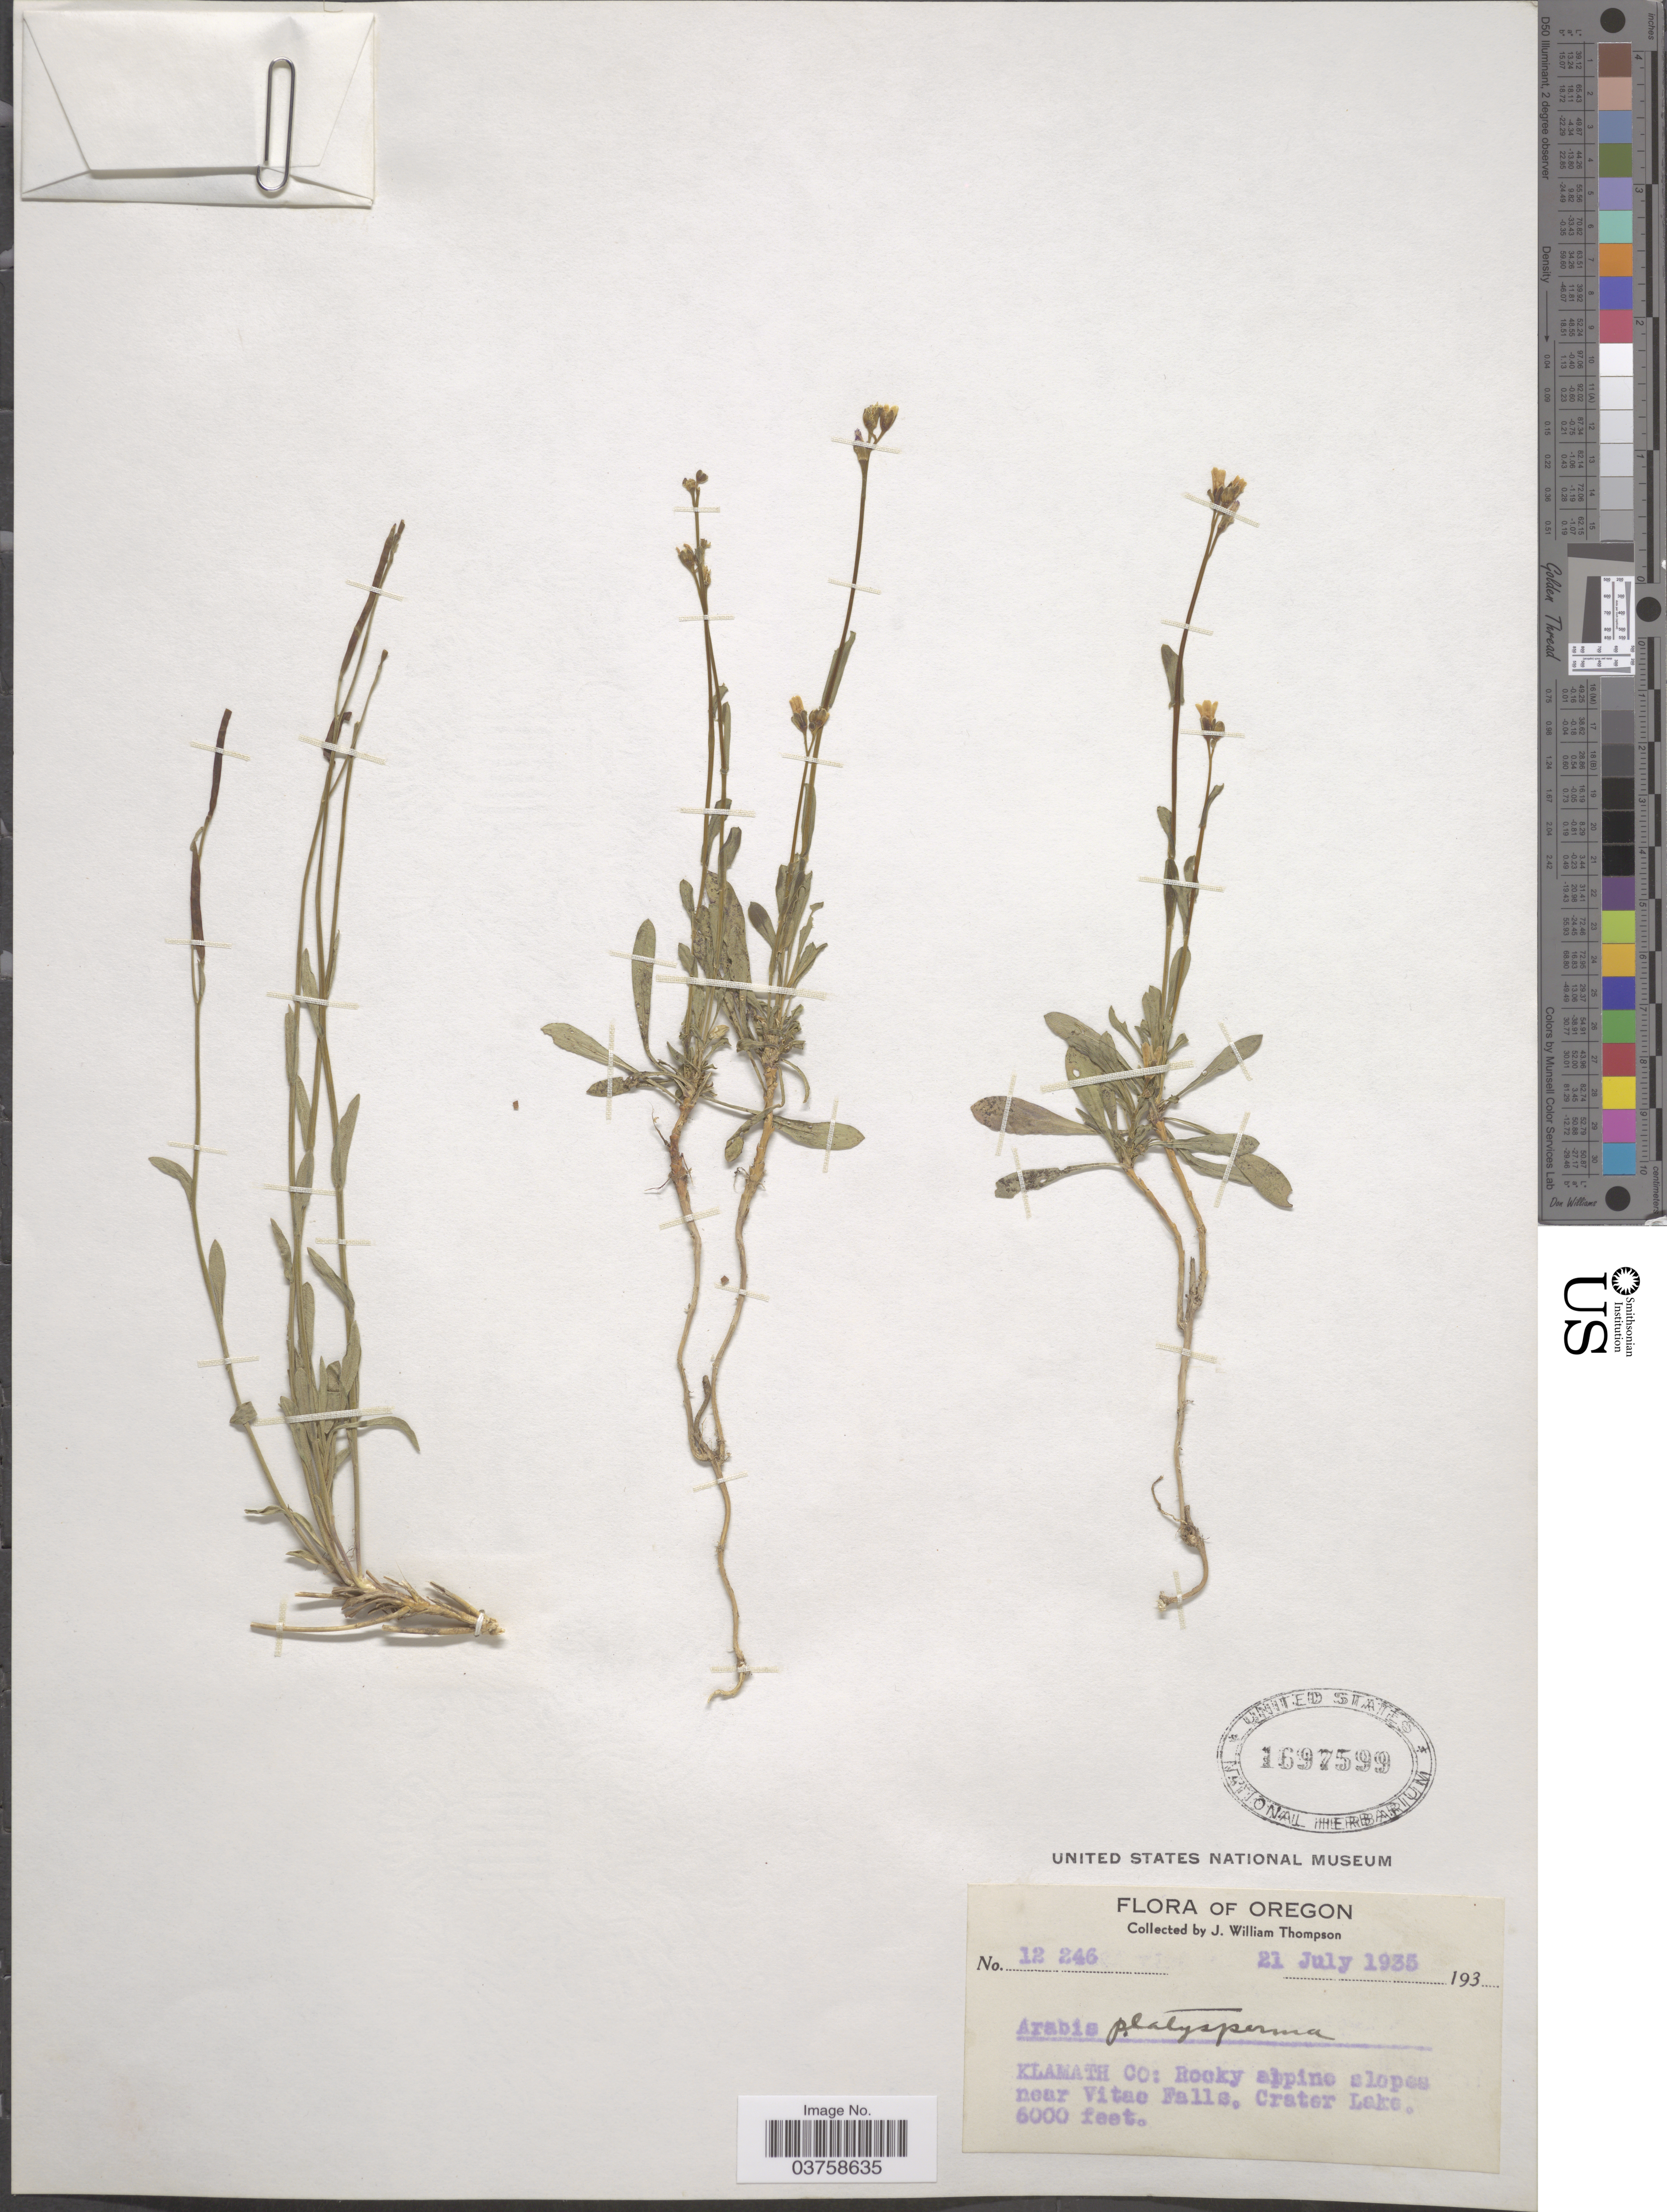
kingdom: Plantae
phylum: Tracheophyta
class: Magnoliopsida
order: Brassicales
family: Brassicaceae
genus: Arabis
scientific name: Arabis platysperma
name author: A. Gray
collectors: J. W. Thompson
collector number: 12246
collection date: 1935-07-21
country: United States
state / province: Oregon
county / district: Klamath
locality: Klamath Co.: Rocky alpine slopes near Vitae Falls, Crater Lake.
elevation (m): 1829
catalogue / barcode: US 1697599